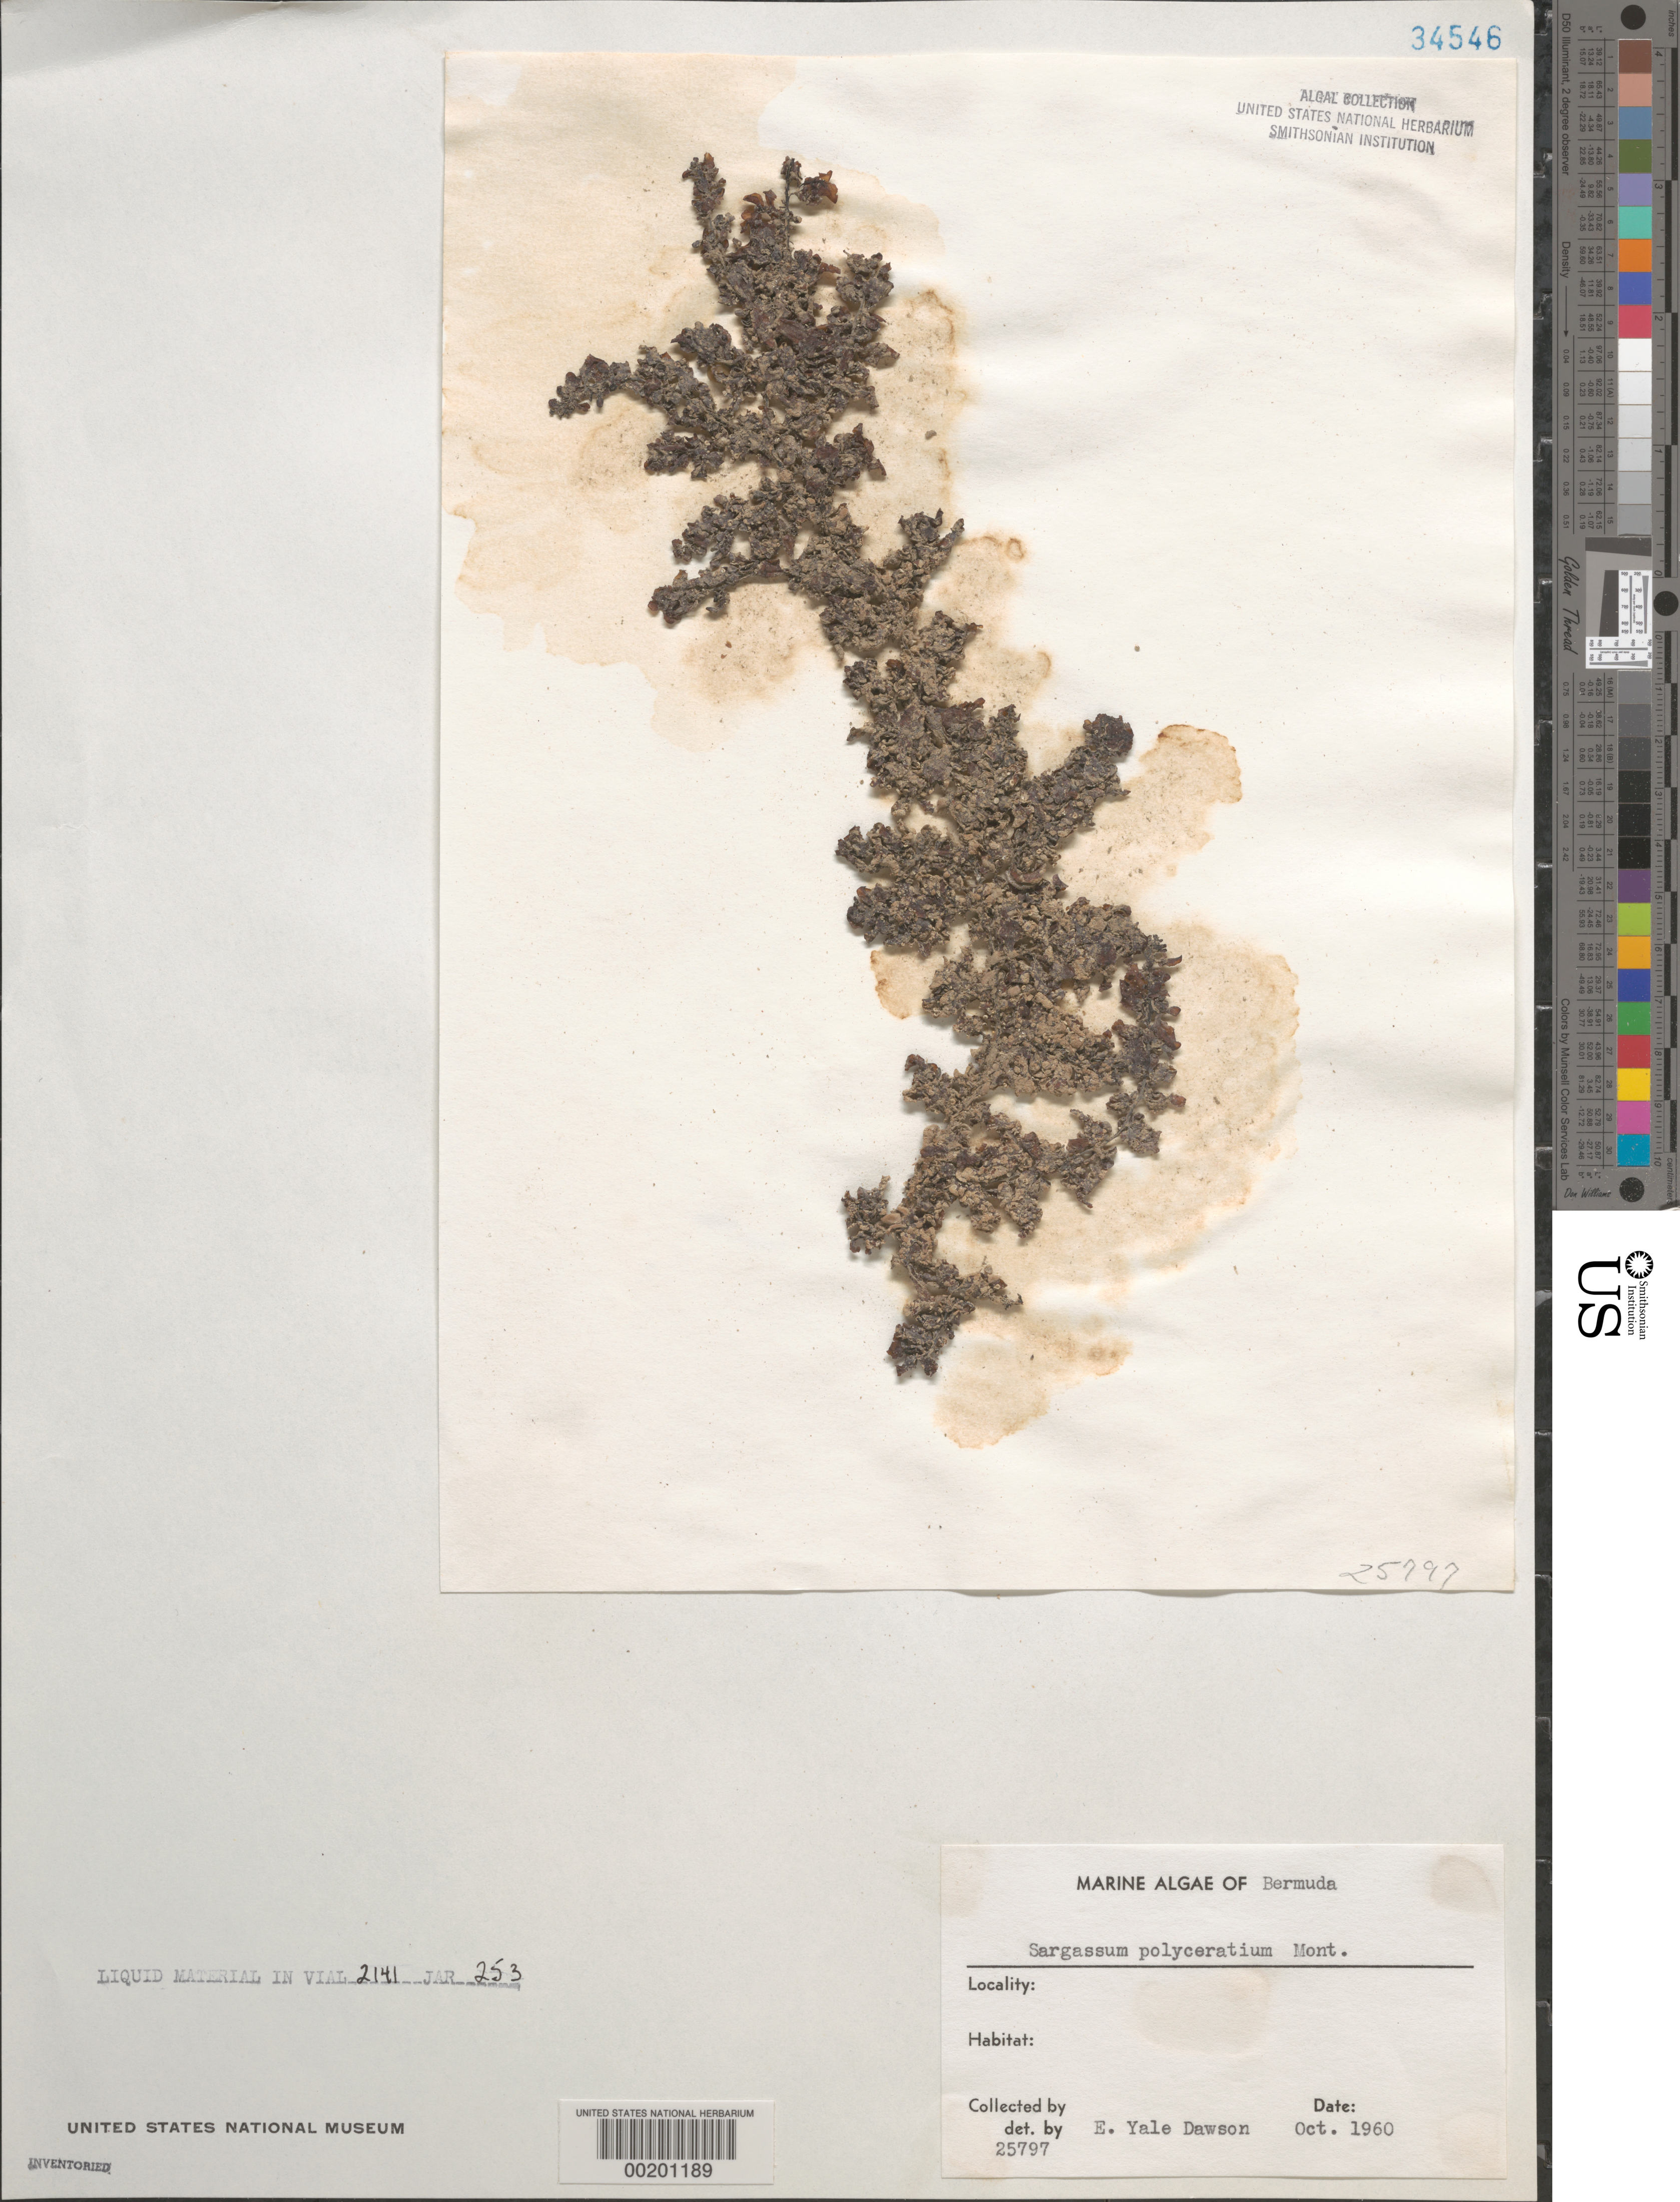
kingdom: Chromista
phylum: Ochrophyta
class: Phaeophyceae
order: Fucales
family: Sargassaceae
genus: Sargassum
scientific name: Sargassum polyceratium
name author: Mont.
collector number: EYD 25797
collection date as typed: Oct 1960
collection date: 1960-10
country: Bermuda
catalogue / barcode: US 34546